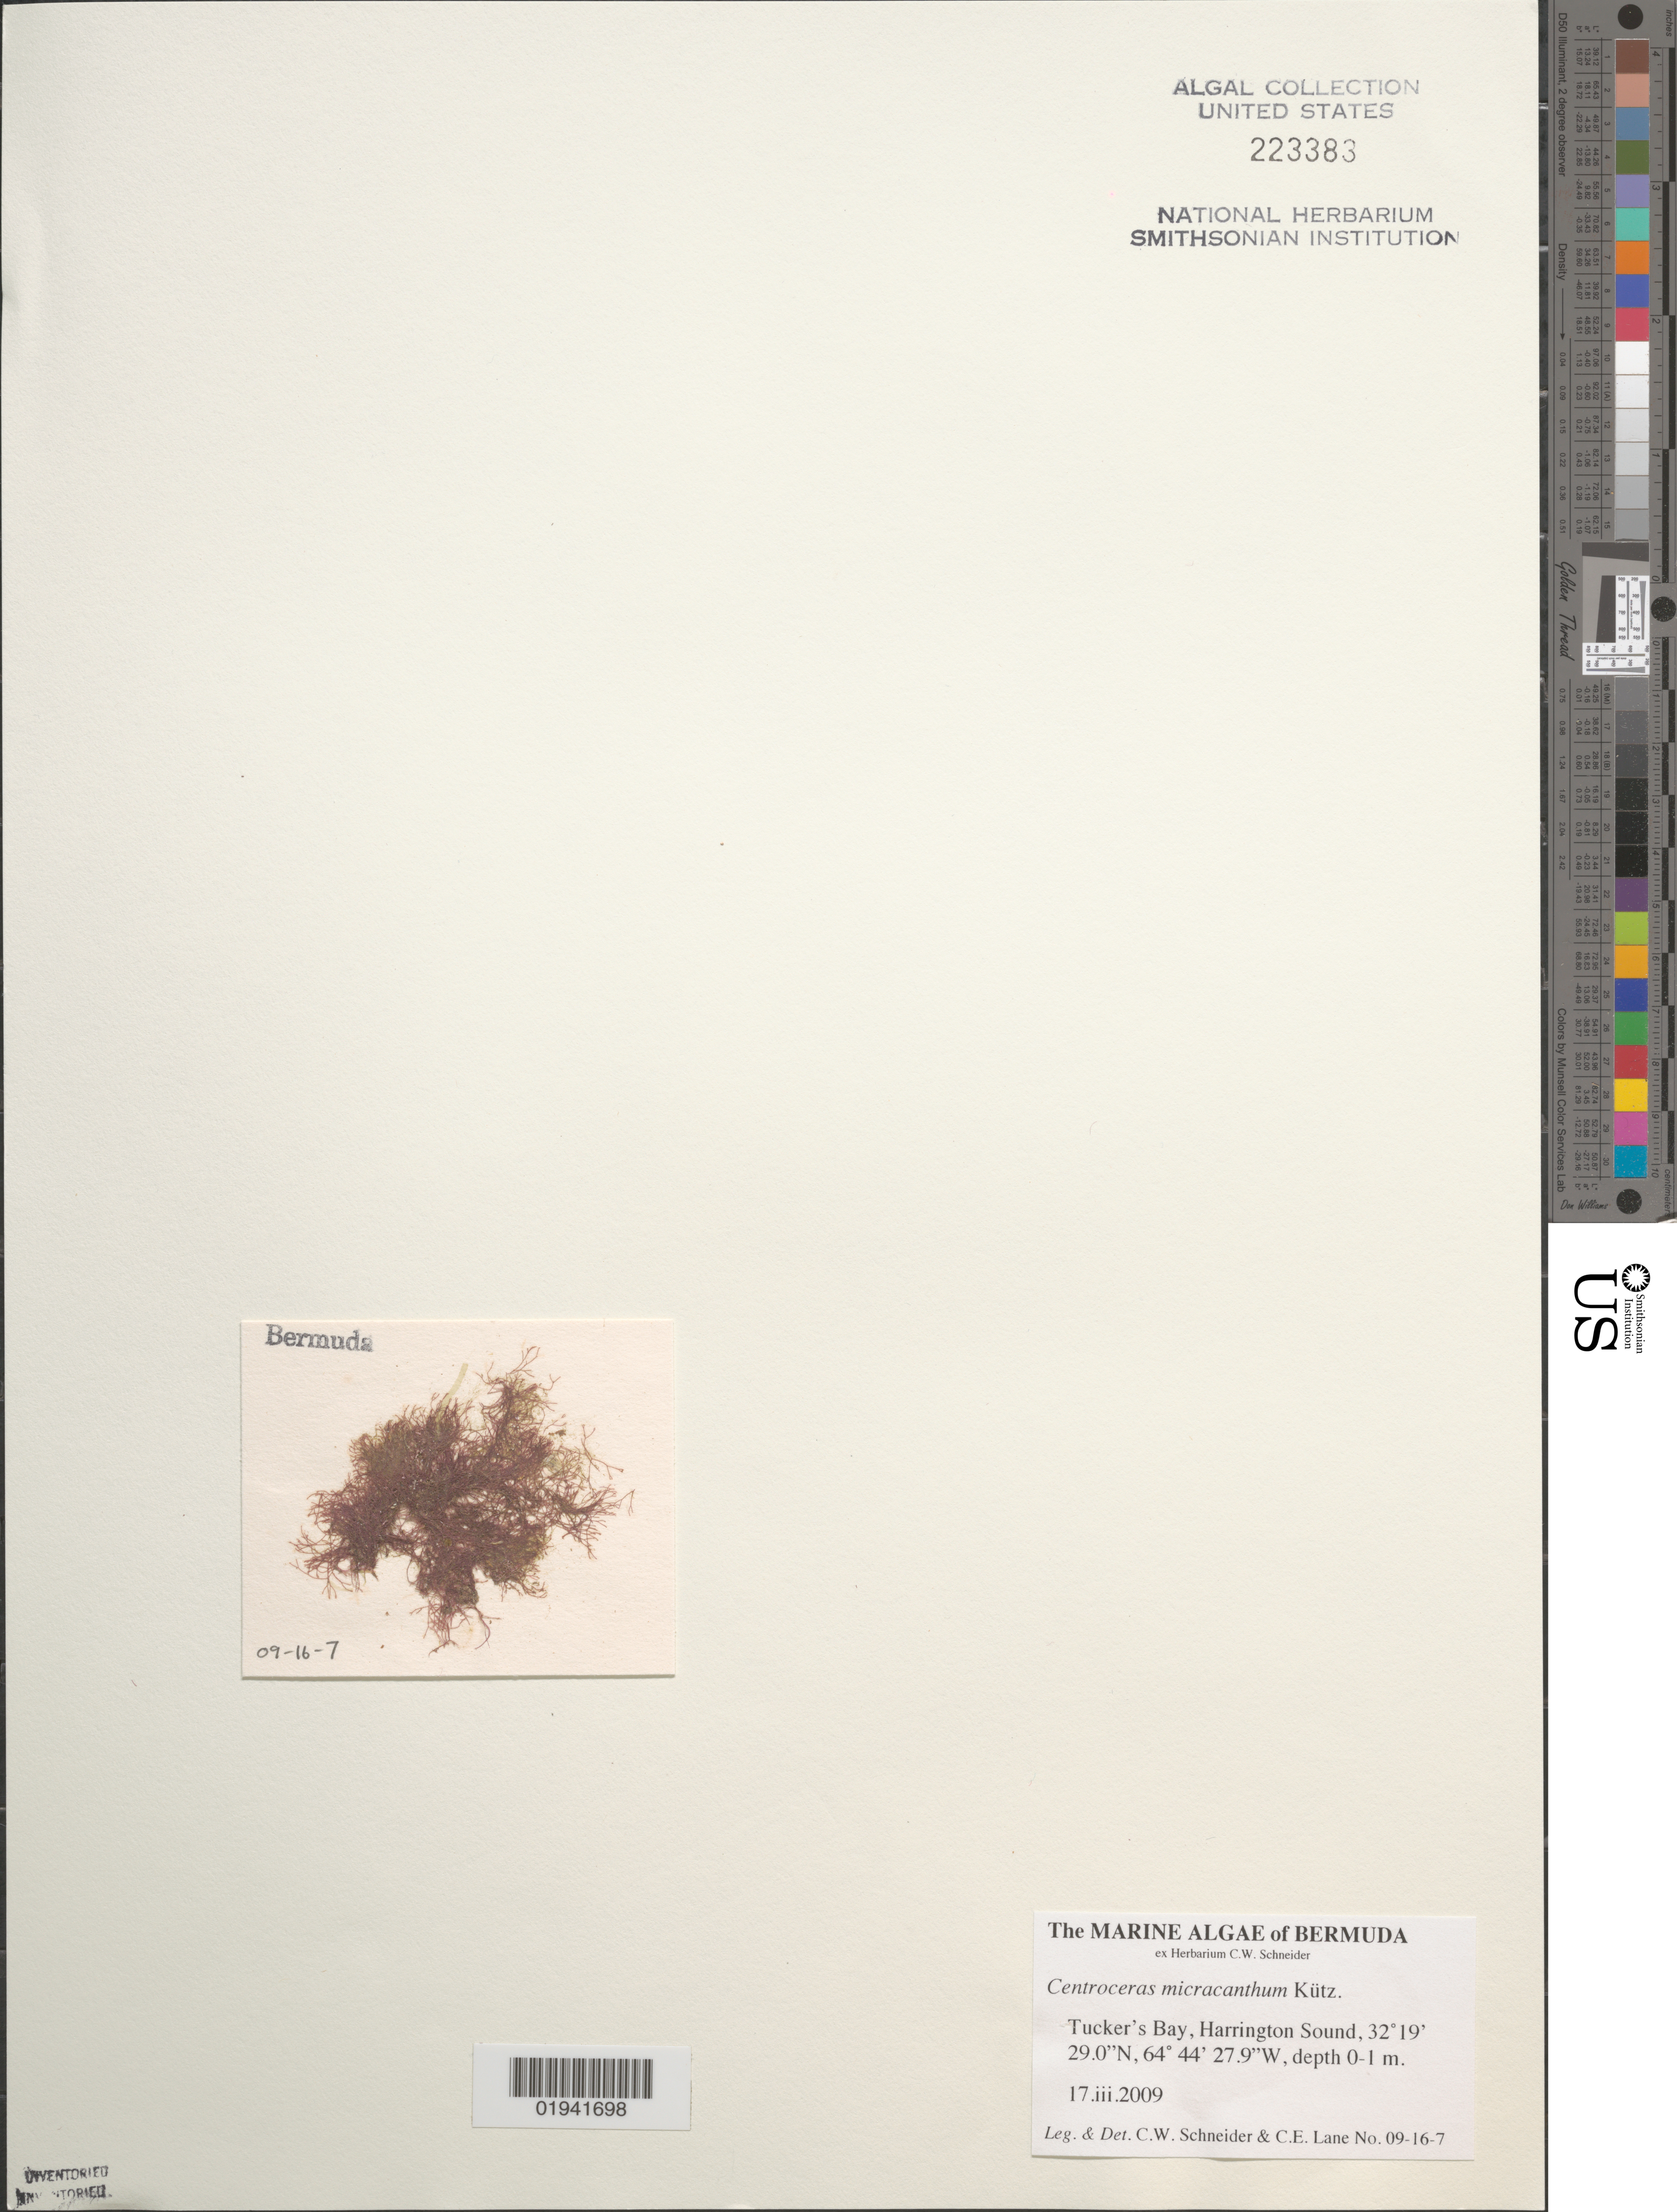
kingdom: Plantae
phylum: Rhodophyta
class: Florideophyceae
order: Ceramiales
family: Ceramiaceae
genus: Centroceras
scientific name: Centroceras micracanthum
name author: Kütz.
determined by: Schneider, C. W.; Lane, C. E.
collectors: C. W. Schneider & C. E. Lane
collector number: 09-16-7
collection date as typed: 17 Mar 2009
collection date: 2009-03-17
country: Bermuda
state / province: Hamilton Parish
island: Bermuda Island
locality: Tucker's Bay, Harrington Sound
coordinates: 32 19'29.0'N, 64 44'27.9"W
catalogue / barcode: US 223383